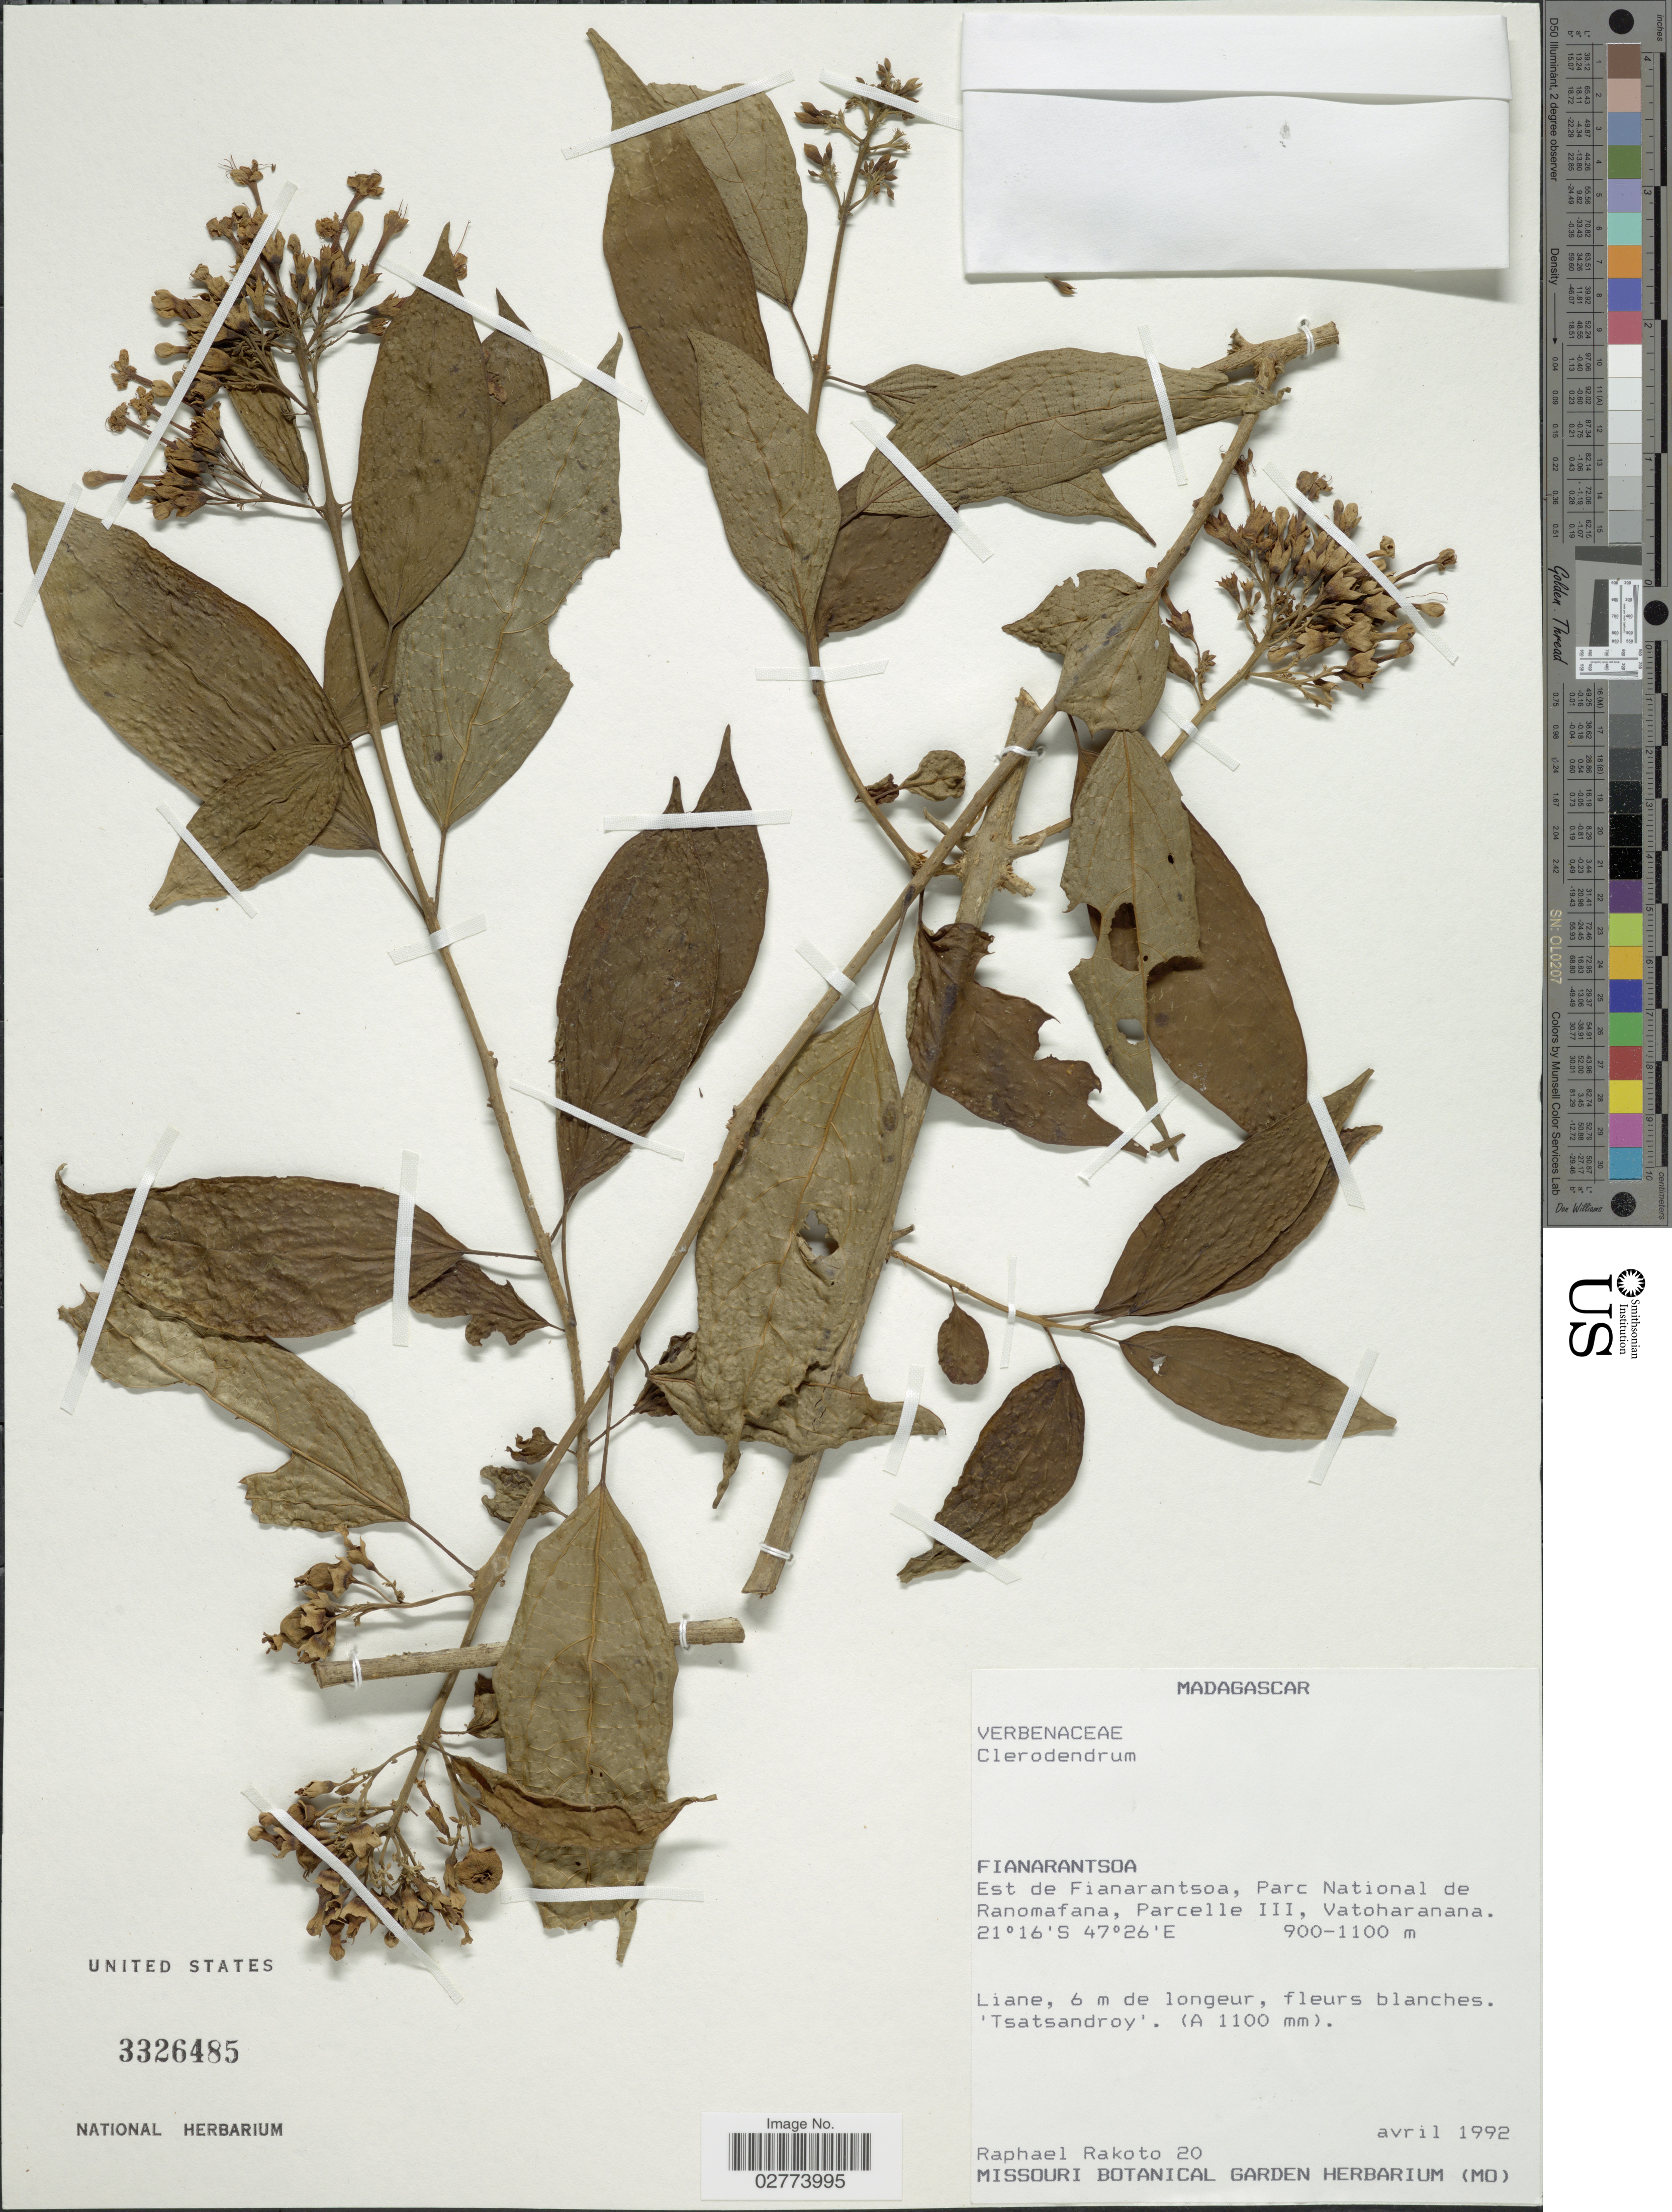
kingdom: Plantae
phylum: Tracheophyta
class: Magnoliopsida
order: Lamiales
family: Lamiaceae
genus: Clerodendrum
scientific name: Clerodendrum sp.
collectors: R. Rakoto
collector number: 20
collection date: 1992-04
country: Madagascar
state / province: Vatovavy Fitovinany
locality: Est de Fianarantsoa, Parc National de Ranomafana, Parcelle III, Vatoharanana.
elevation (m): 900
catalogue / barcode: US 3326485